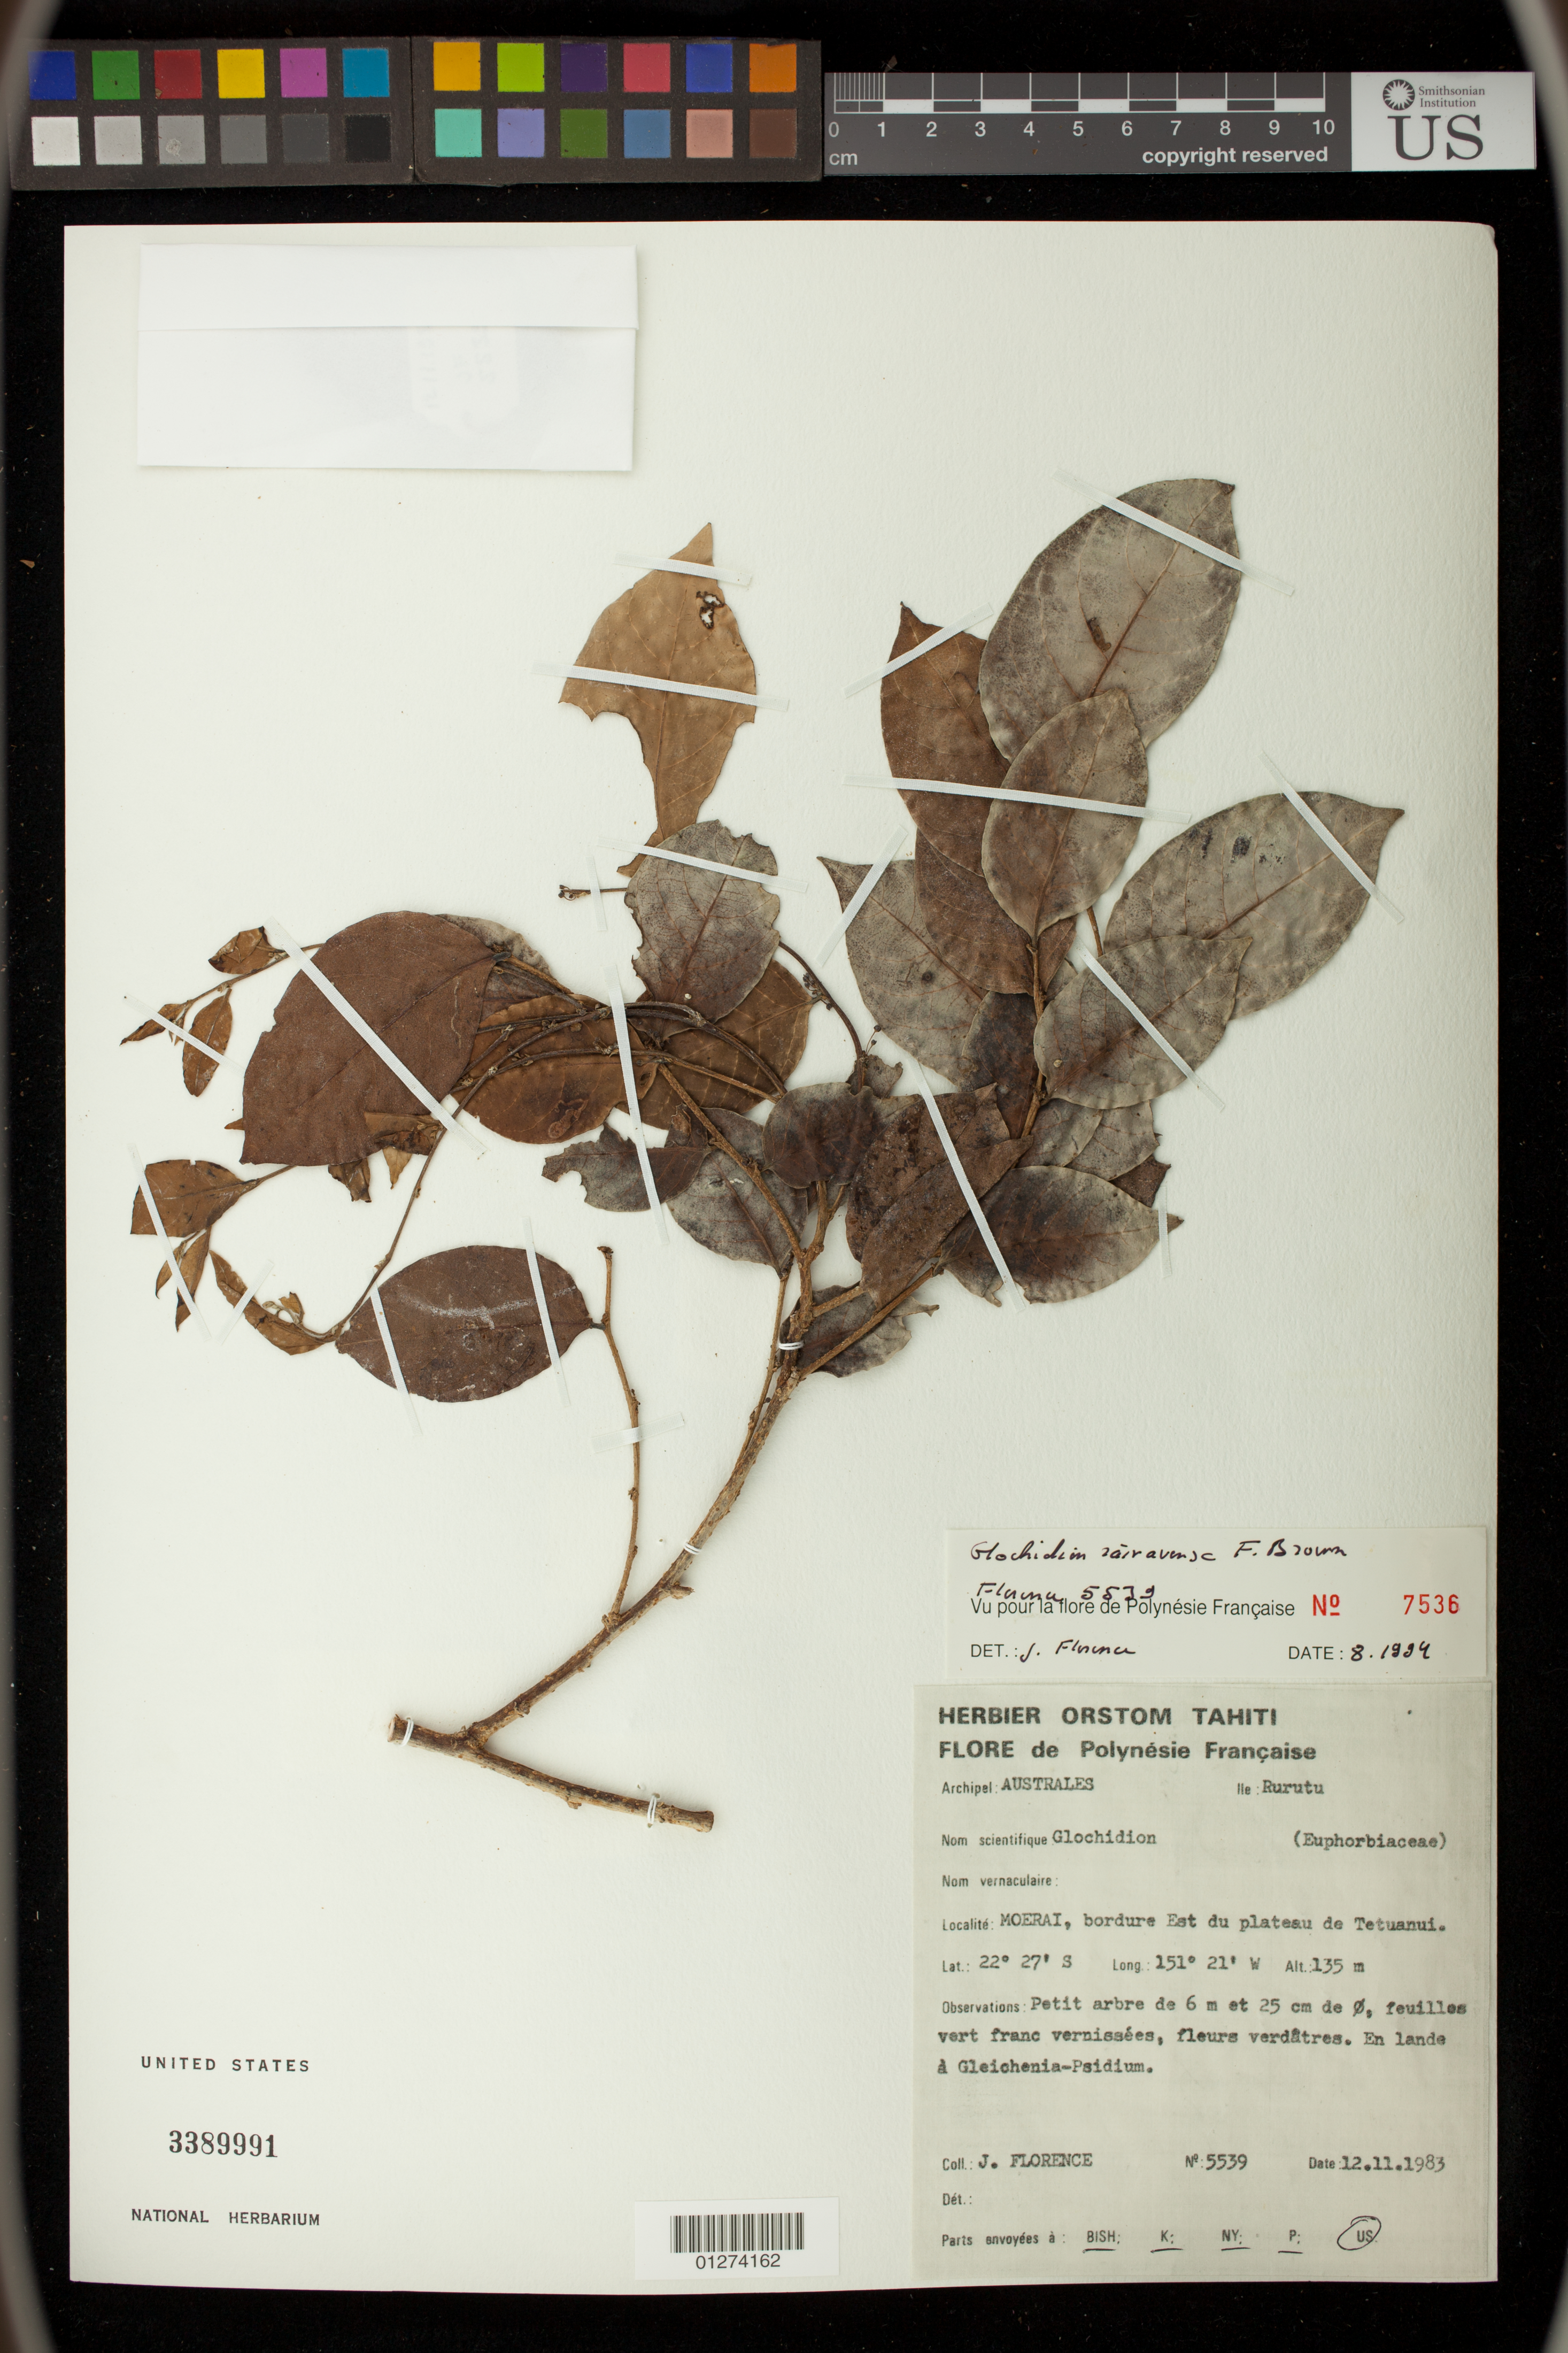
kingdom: Plantae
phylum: Tracheophyta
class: Magnoliopsida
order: Malpighiales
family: Phyllanthaceae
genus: Phyllanthus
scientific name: Phyllanthus raivavense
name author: (F. Br.) W.L. Wagner & Lorence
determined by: Wagner, W. L., (BOT), Smithsonian Institution - National Museum of Natural History (UNITED STATES)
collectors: J. Florence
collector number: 5539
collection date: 1983-11-12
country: French Polynesia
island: Rurutu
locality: Moerai, bordure Est du plateau de Tetuanui.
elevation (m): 135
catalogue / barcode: US 3389991